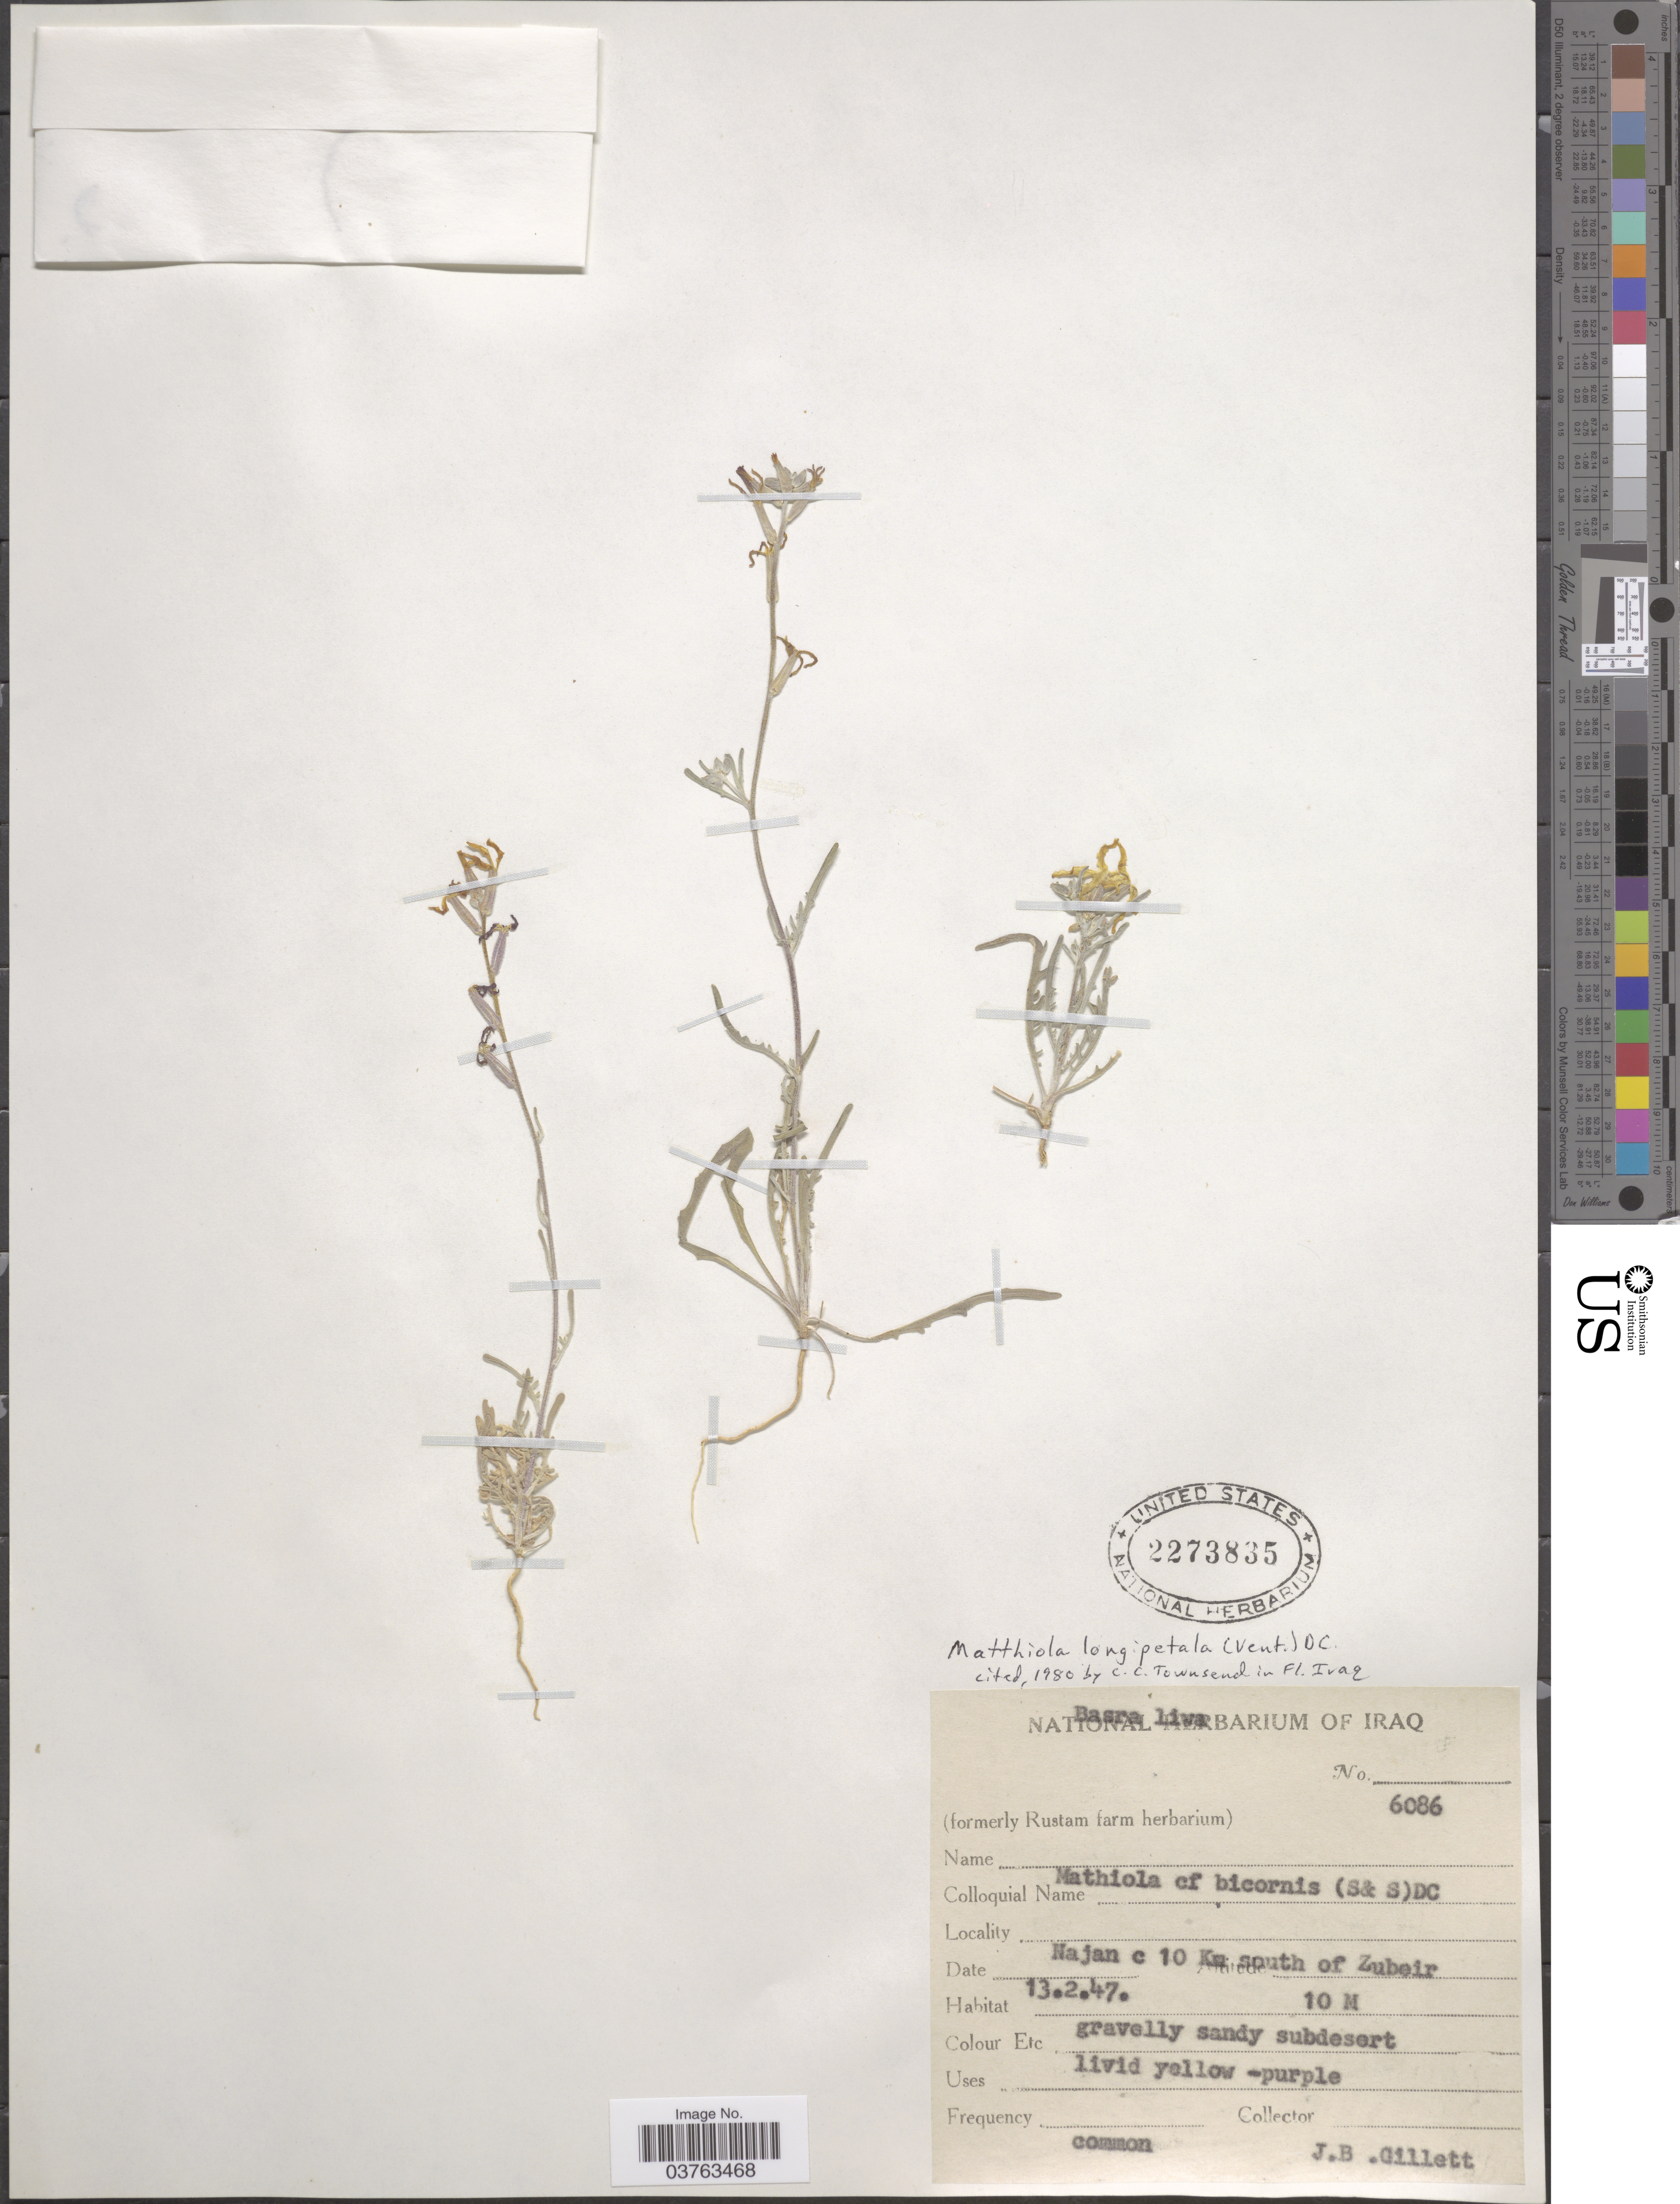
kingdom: Plantae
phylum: Tracheophyta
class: Magnoliopsida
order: Brassicales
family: Brassicaceae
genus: Matthiola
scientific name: Matthiola longipetala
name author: (Vent.) DC.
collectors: J. B. Gillett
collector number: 6086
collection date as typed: Transcribed d/m/y: 13/2/47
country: Iraq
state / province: Al Basrah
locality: Basra liwa. Najan c 10 Km south of Zubeir.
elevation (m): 10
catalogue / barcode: US 2273835